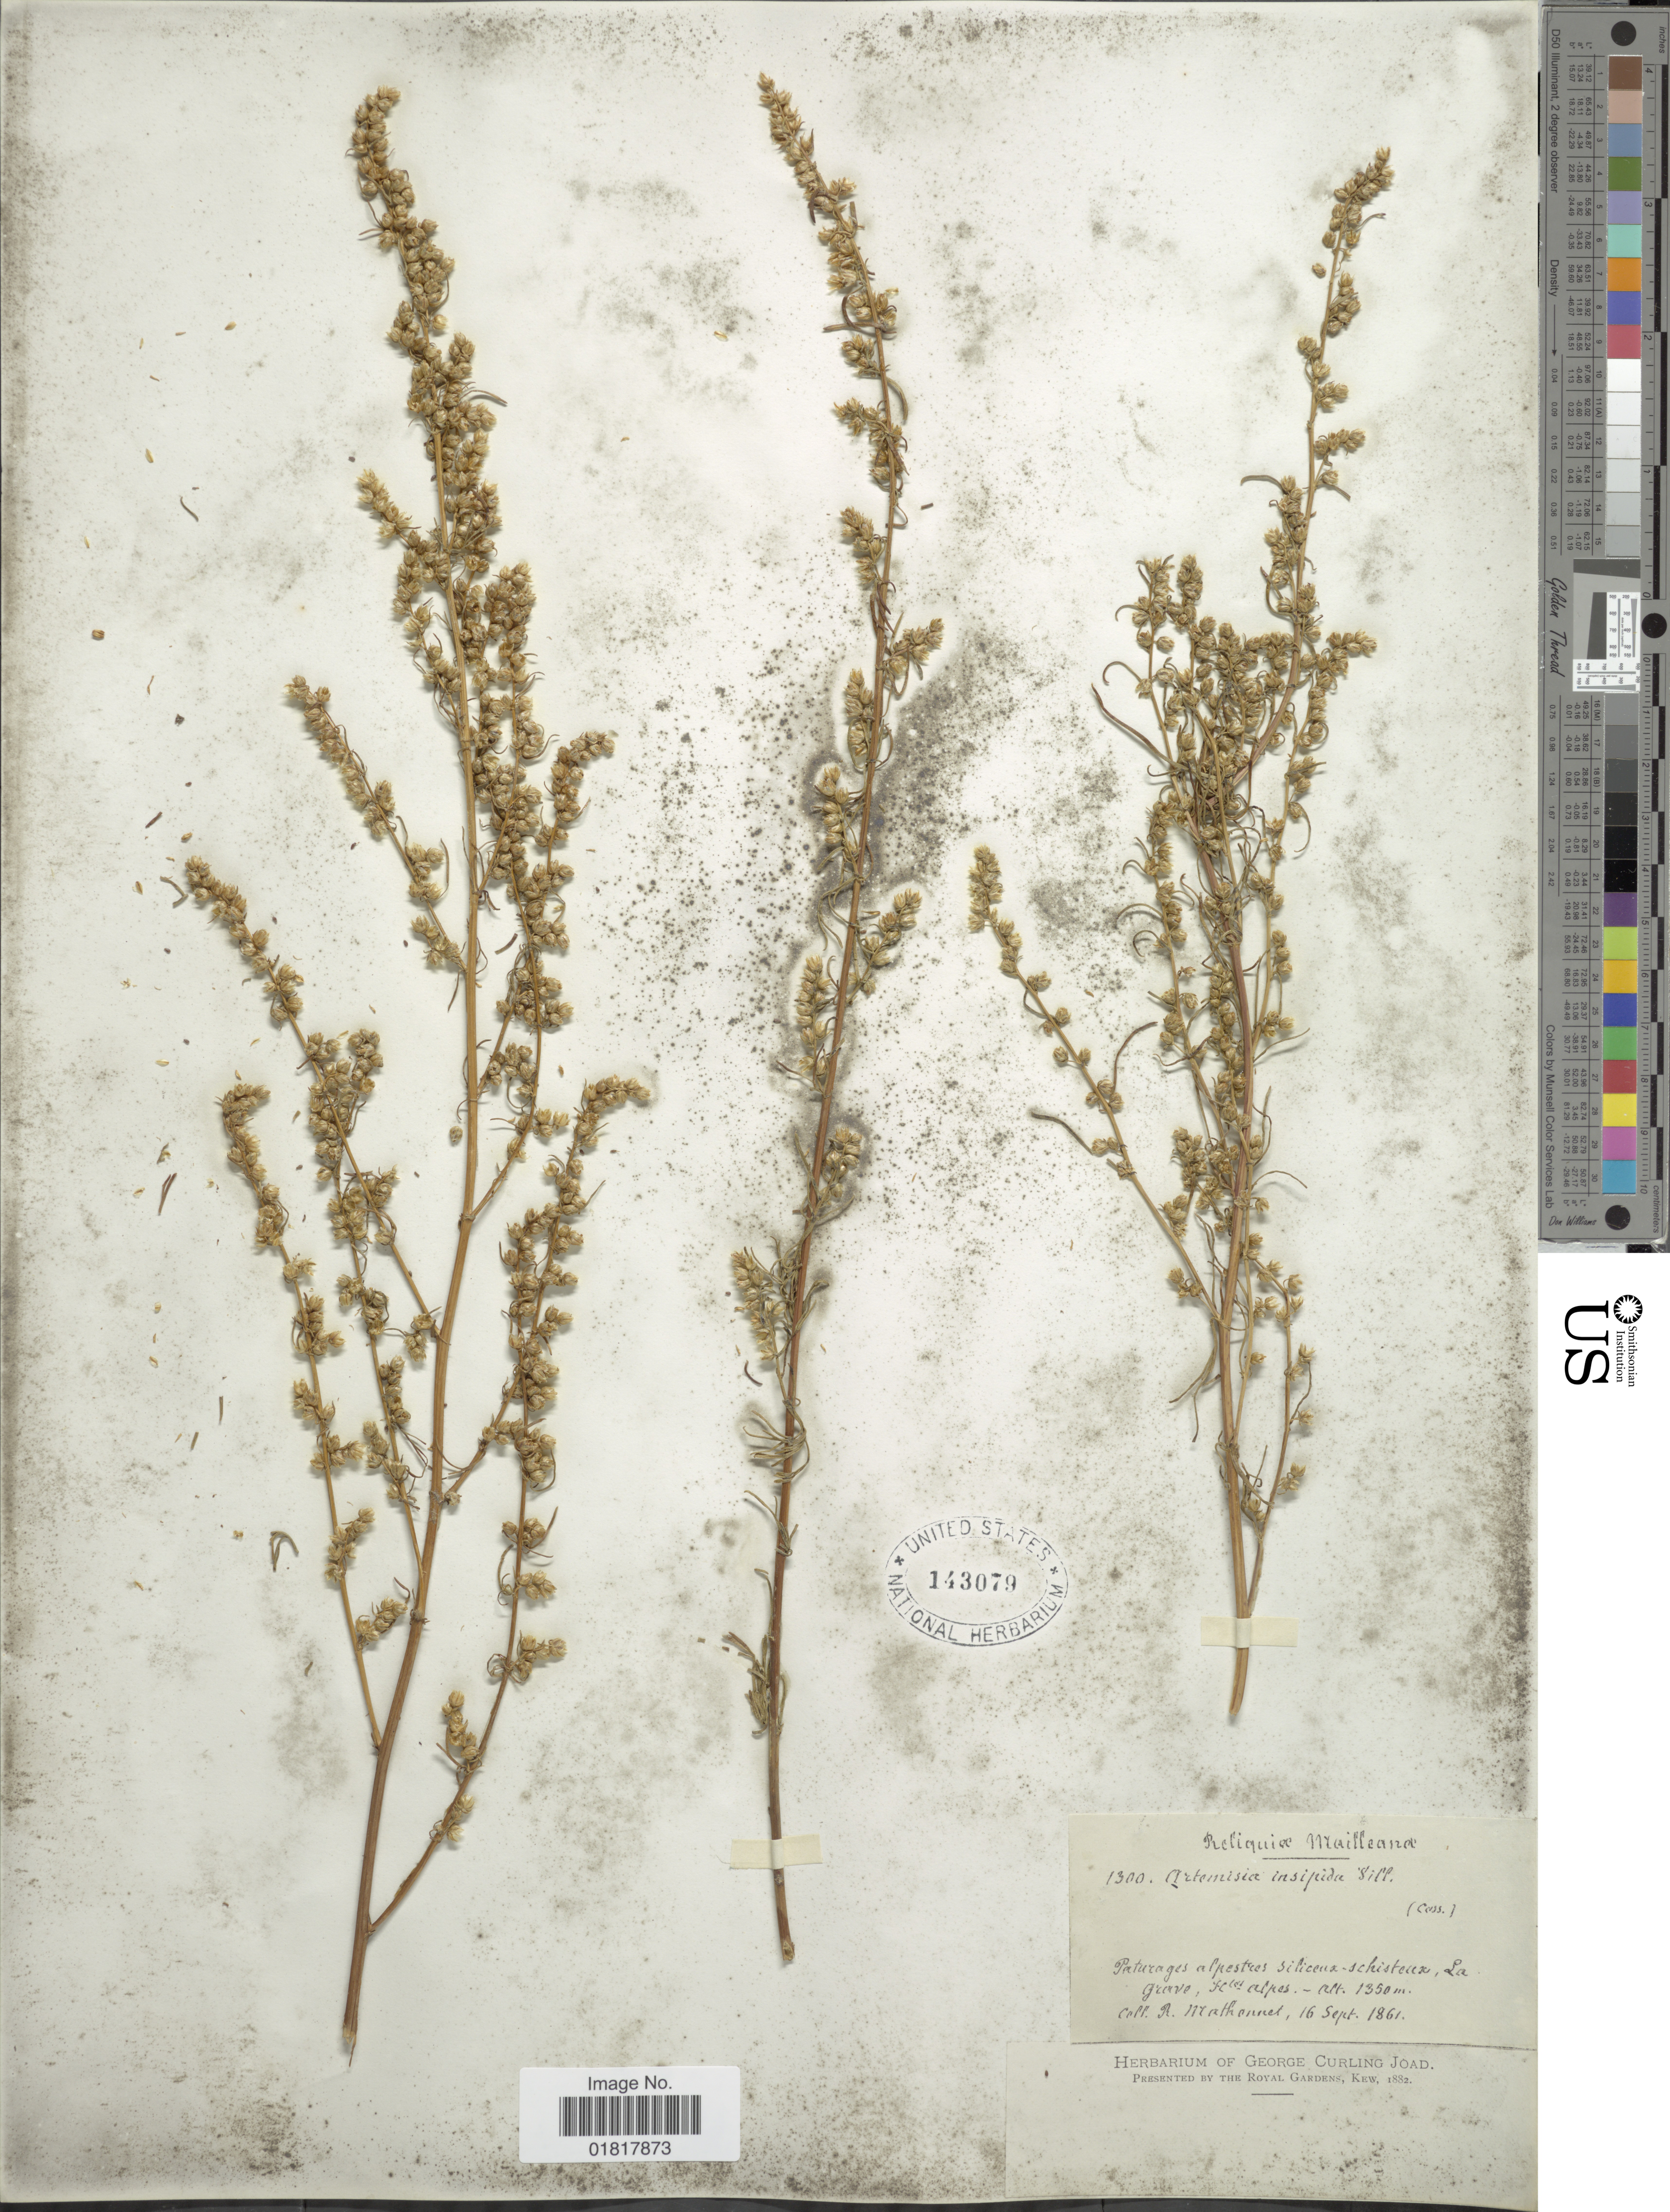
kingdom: Plantae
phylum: Tracheophyta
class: Magnoliopsida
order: Asterales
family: Asteraceae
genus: Artemisia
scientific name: Artemisia insipida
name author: Vill.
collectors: Mathonnet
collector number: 1300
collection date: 1861-09-16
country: France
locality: Paturages alpestris siliceaux- schisteux, Lagrave. Hautes Alpes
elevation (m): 1350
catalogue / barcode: US 143079